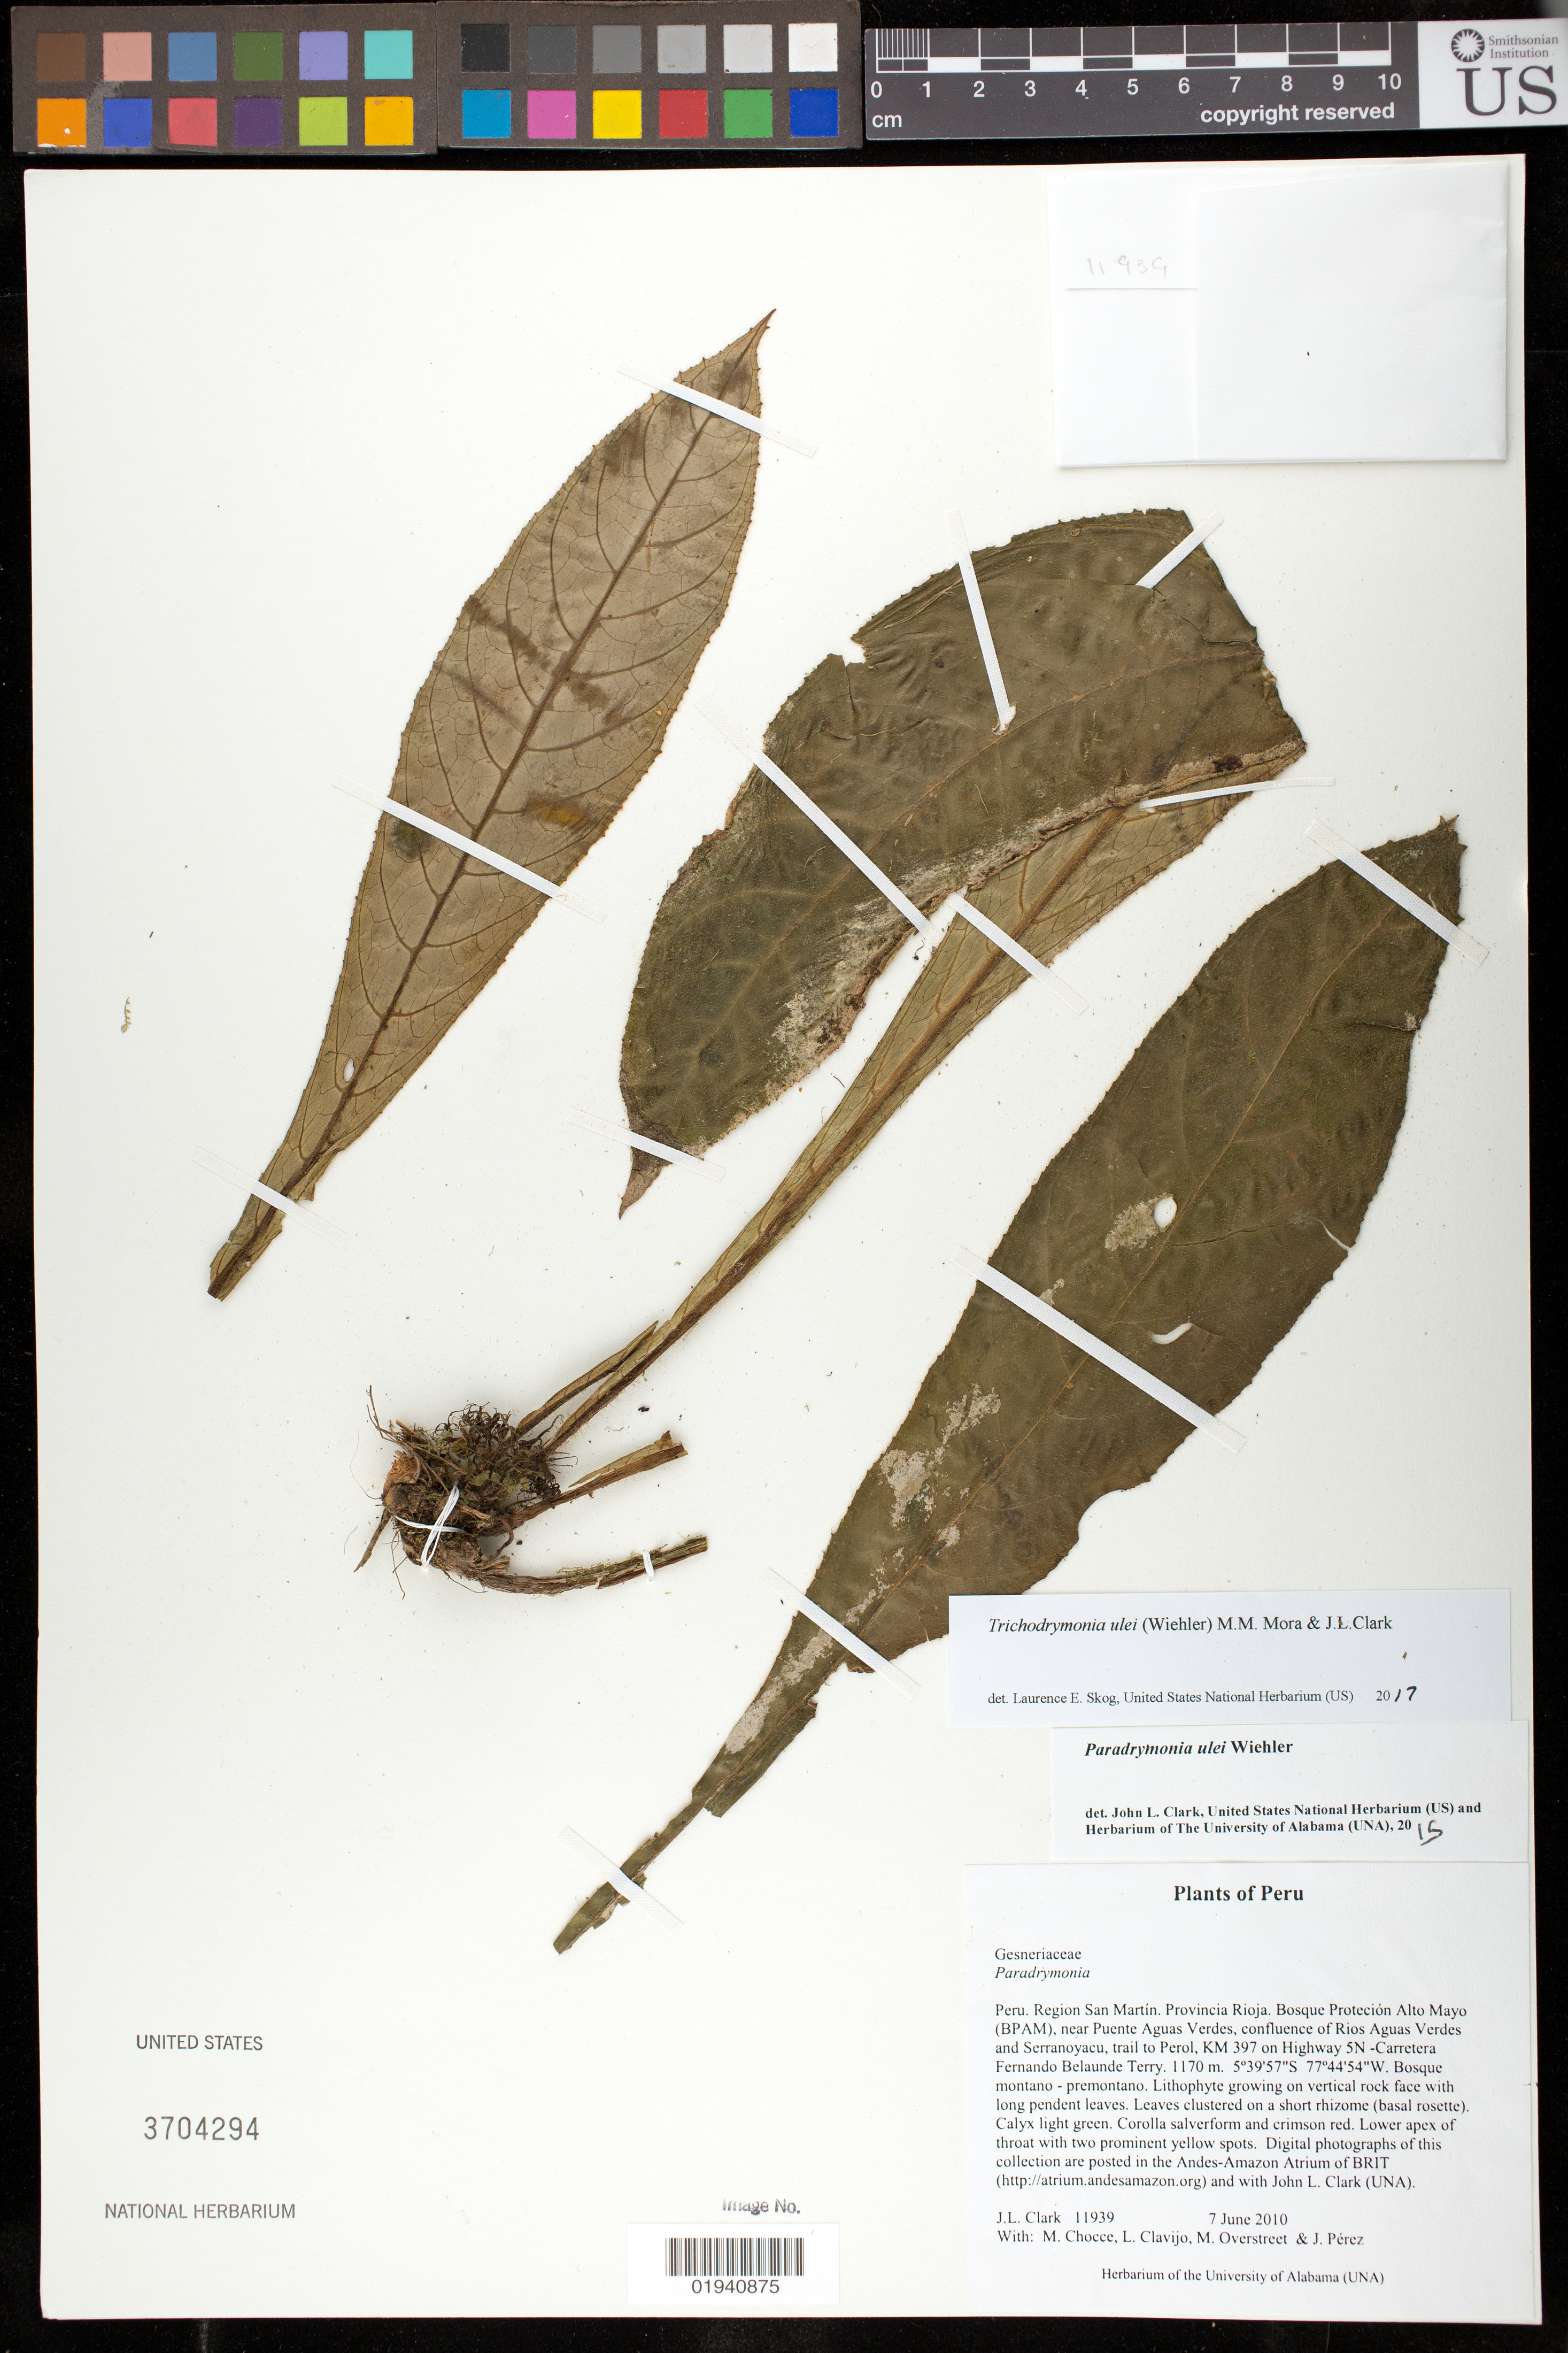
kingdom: Plantae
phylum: Tracheophyta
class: Magnoliopsida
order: Lamiales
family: Gesneriaceae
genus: Trichodrymonia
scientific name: Trichodrymonia ulei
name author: (Wiehler) M.M. Mora & J.L. Clark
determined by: Skog, Laurence E.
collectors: J. L. Clark, M. Chocce, L. Clavijo, M. Overstreet & J. Perez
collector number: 11939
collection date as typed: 07 Jun 2010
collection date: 2010-06-07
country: Peru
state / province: San Martín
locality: Provincia Rioja. Bosque Protecion Alto Mayo (BPAM), near Puente Aguas Verdes, confluence of Rios Aguas Verdes and Serranoyacu, KM 397 on Highway 5N-Carretera Fernando Belaunde Terry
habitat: Bosque montano- premontano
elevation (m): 1170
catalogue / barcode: US 3704294